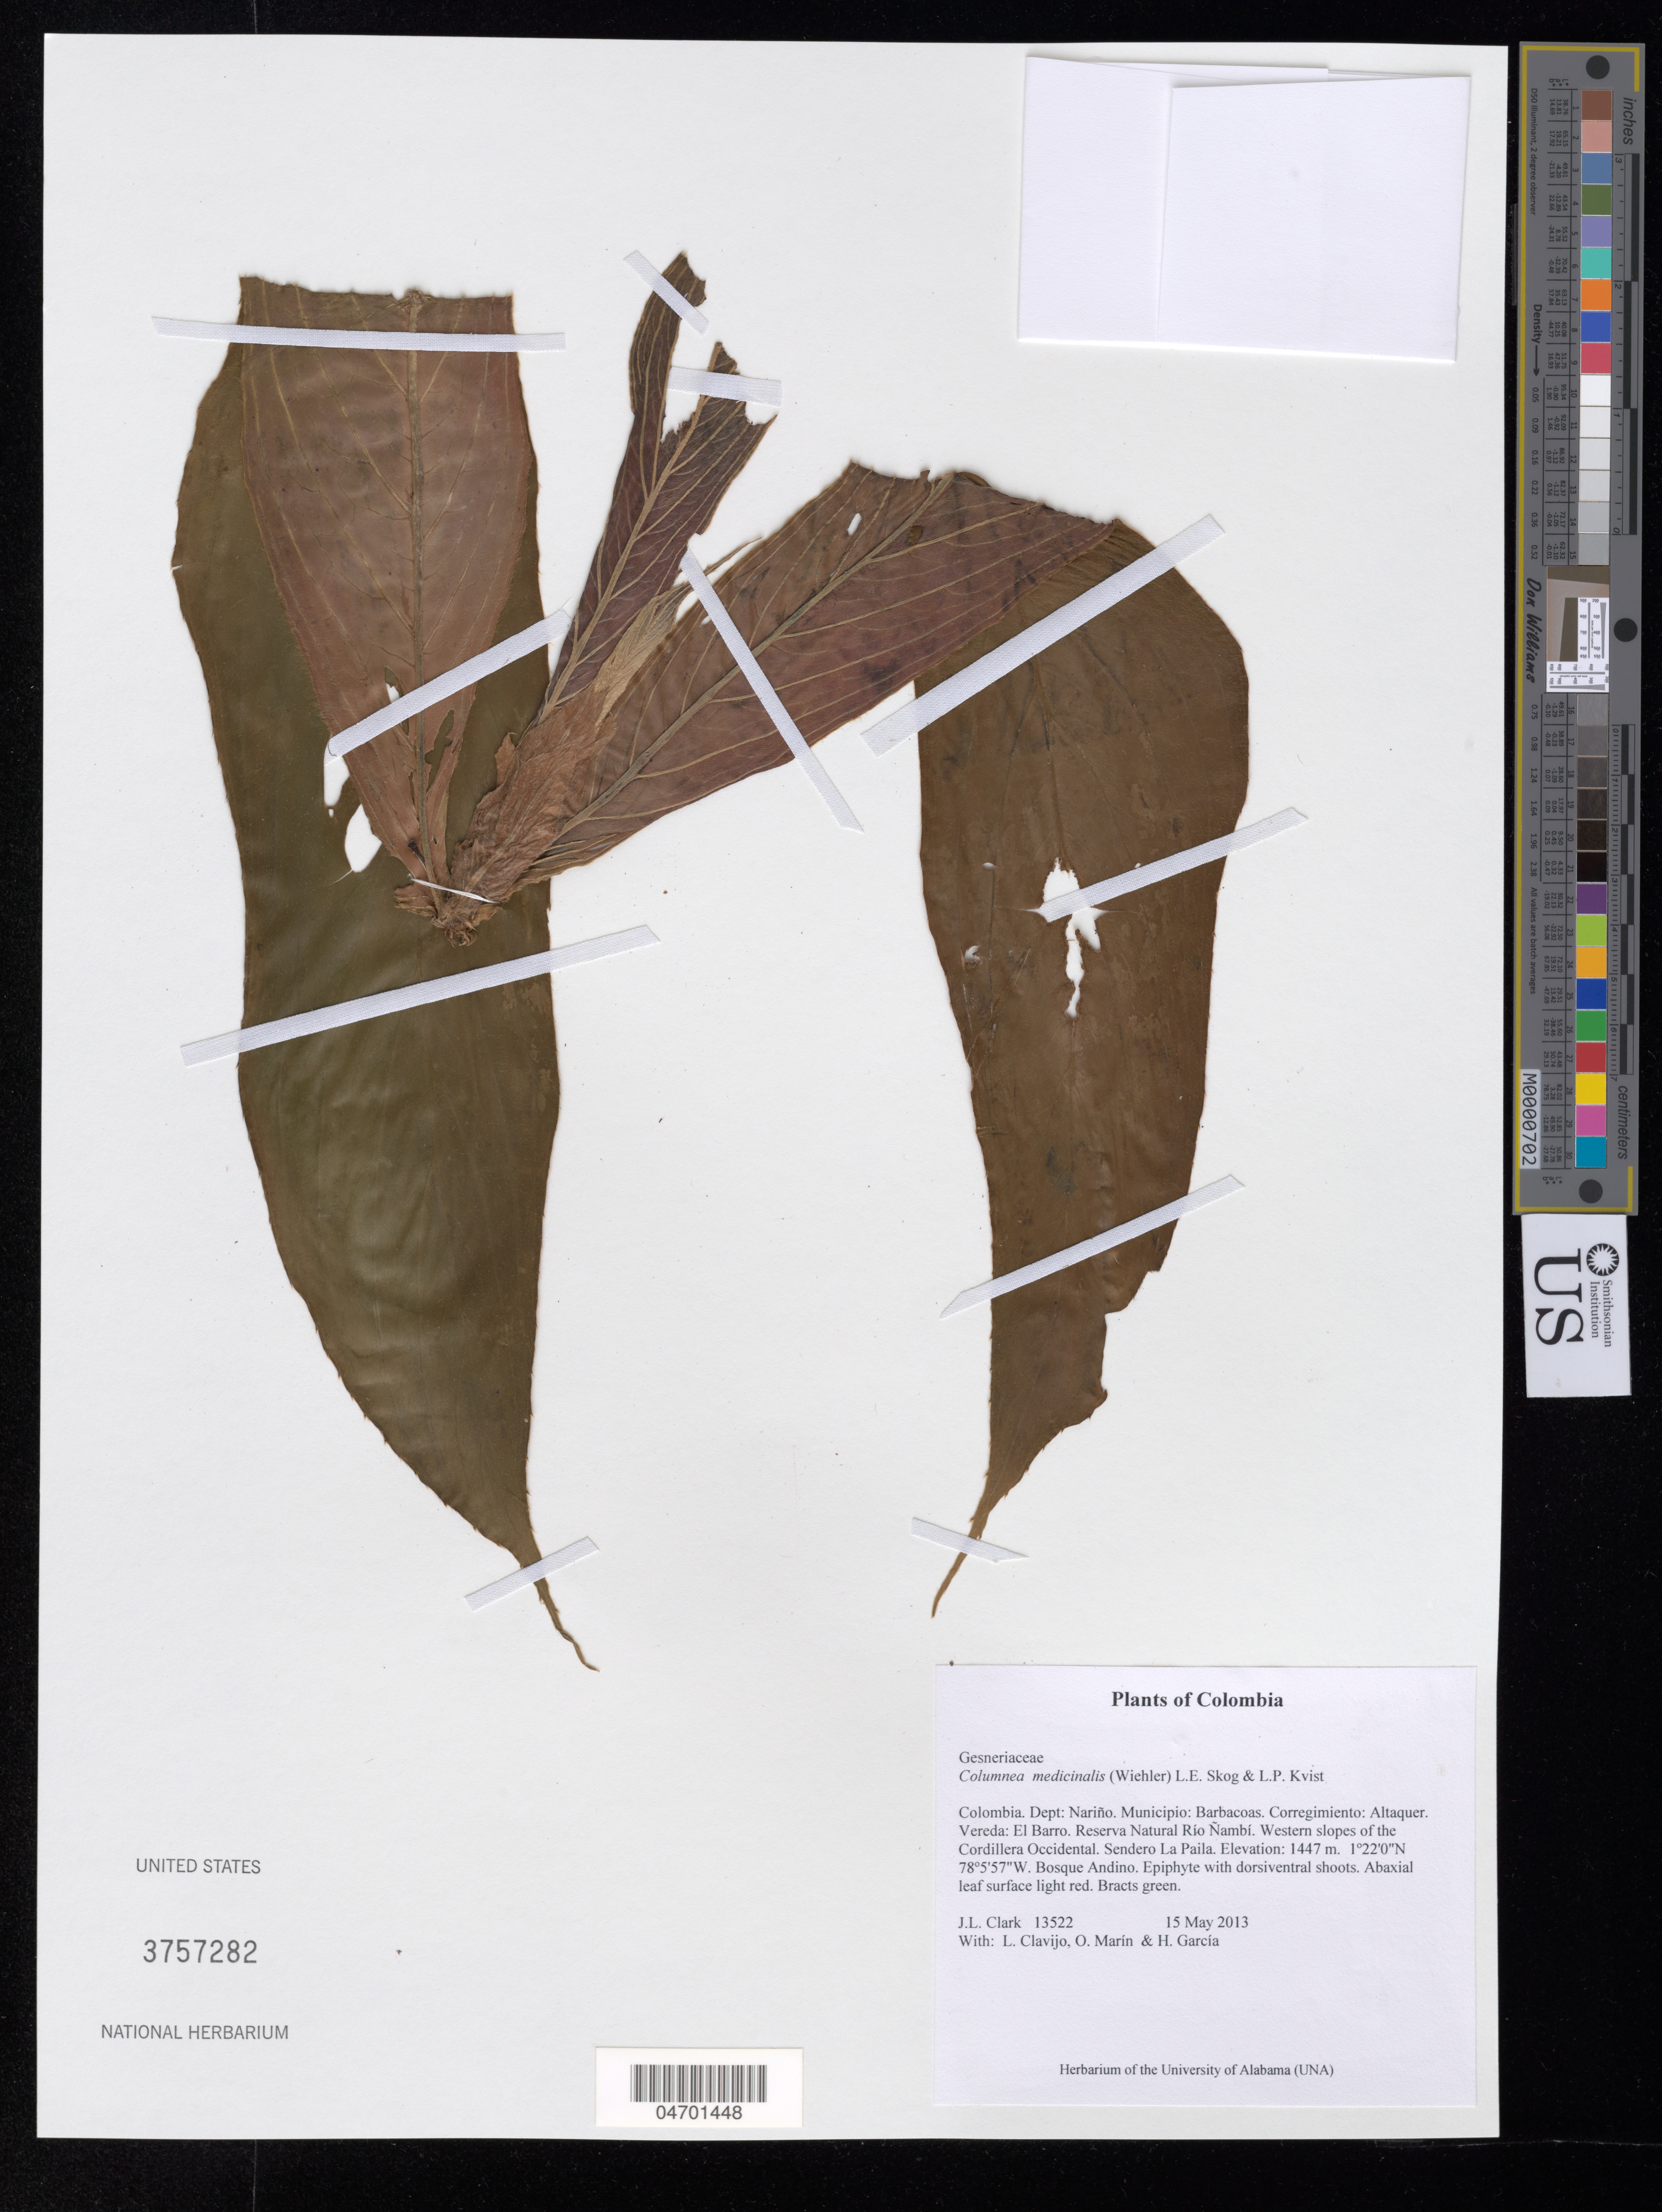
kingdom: Plantae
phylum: Tracheophyta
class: Magnoliopsida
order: Lamiales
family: Gesneriaceae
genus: Columnea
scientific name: Columnea medicinalis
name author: (Wiehler) L.E. Skog & L.P. Kvist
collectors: J. L. Clark, L. Clavijo, J. Howieson & H. Garcia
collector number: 13522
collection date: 2013-05-15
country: Colombia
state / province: Nariño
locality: Dept: Nariño. Municipio: Barbacoas. Corregimiento: Altaquer. Vereda: El Barro. Reserva Natural Río Ñambí. Western slopes of the Cordillera Occidental. Sendero La Paila.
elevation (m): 1447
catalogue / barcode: US 3757282